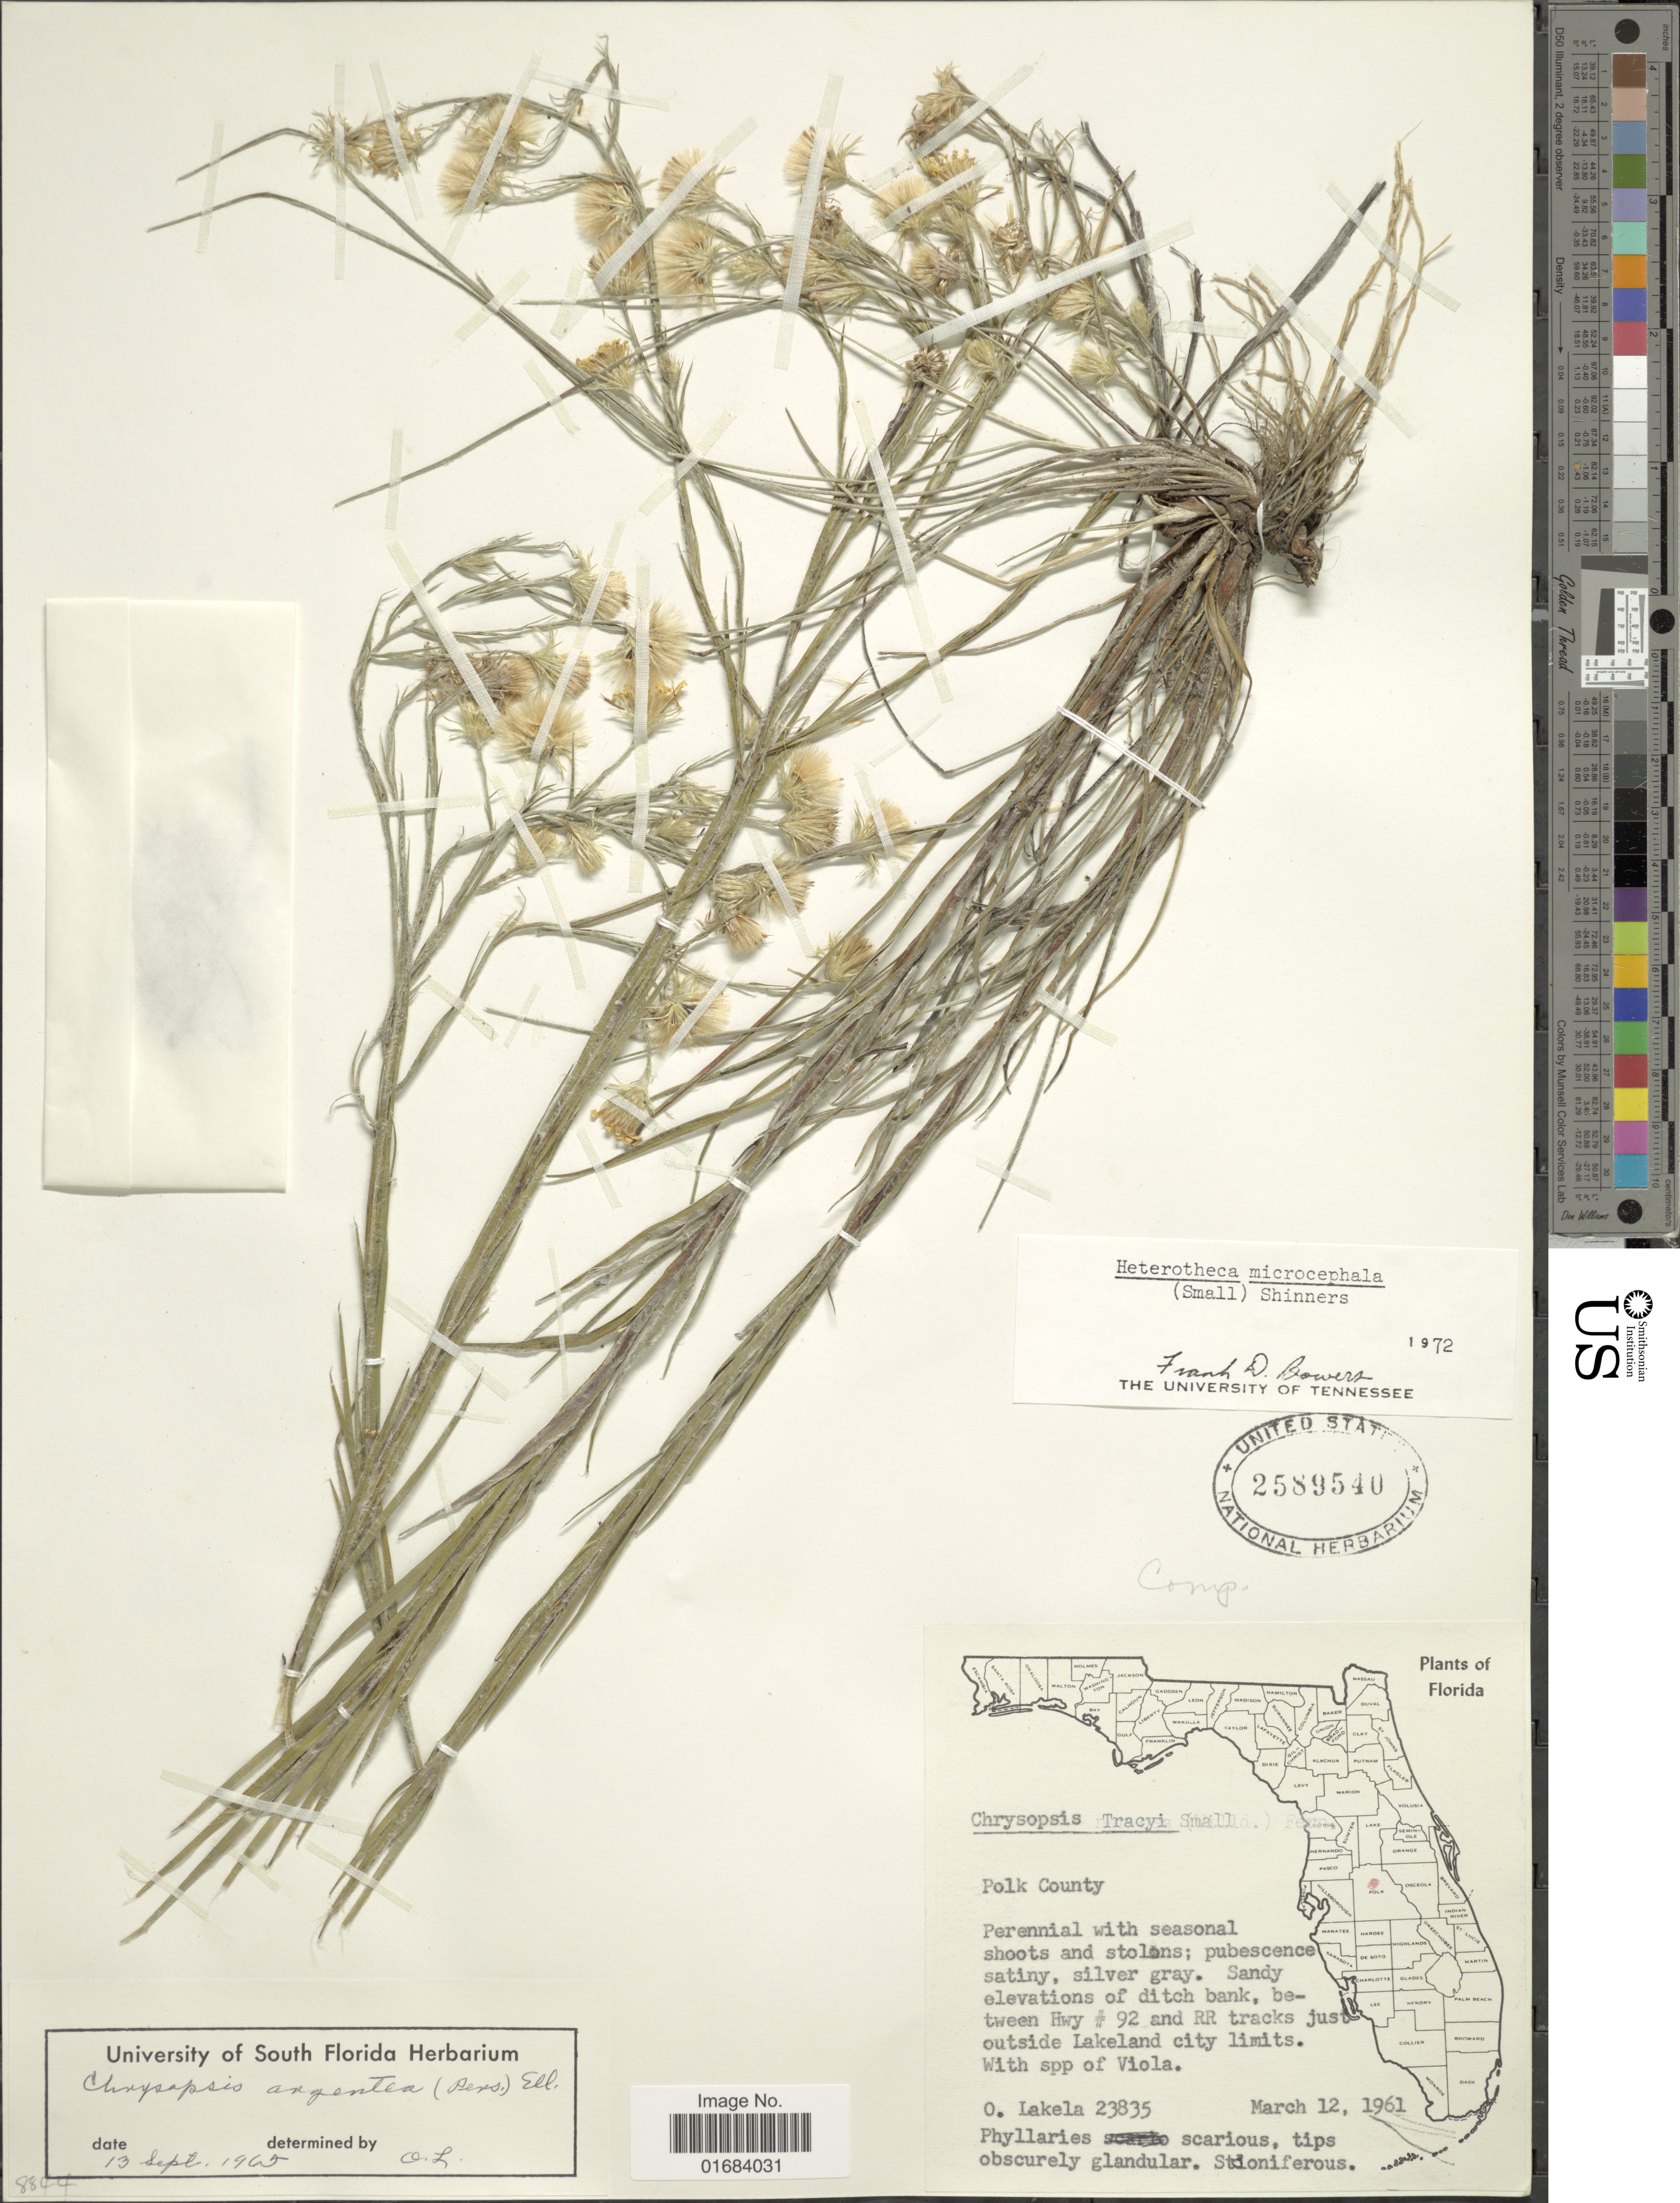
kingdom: Plantae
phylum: Tracheophyta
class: Magnoliopsida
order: Asterales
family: Asteraceae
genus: Pityopsis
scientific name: Pityopsis microcephala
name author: Small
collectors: O. Lakela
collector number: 23835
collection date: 1961-03-12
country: United States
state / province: Florida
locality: Polk County, between Hwy #92 and RR tracks just outside Lakeland city limits. With spp of Viola.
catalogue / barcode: US 2589540